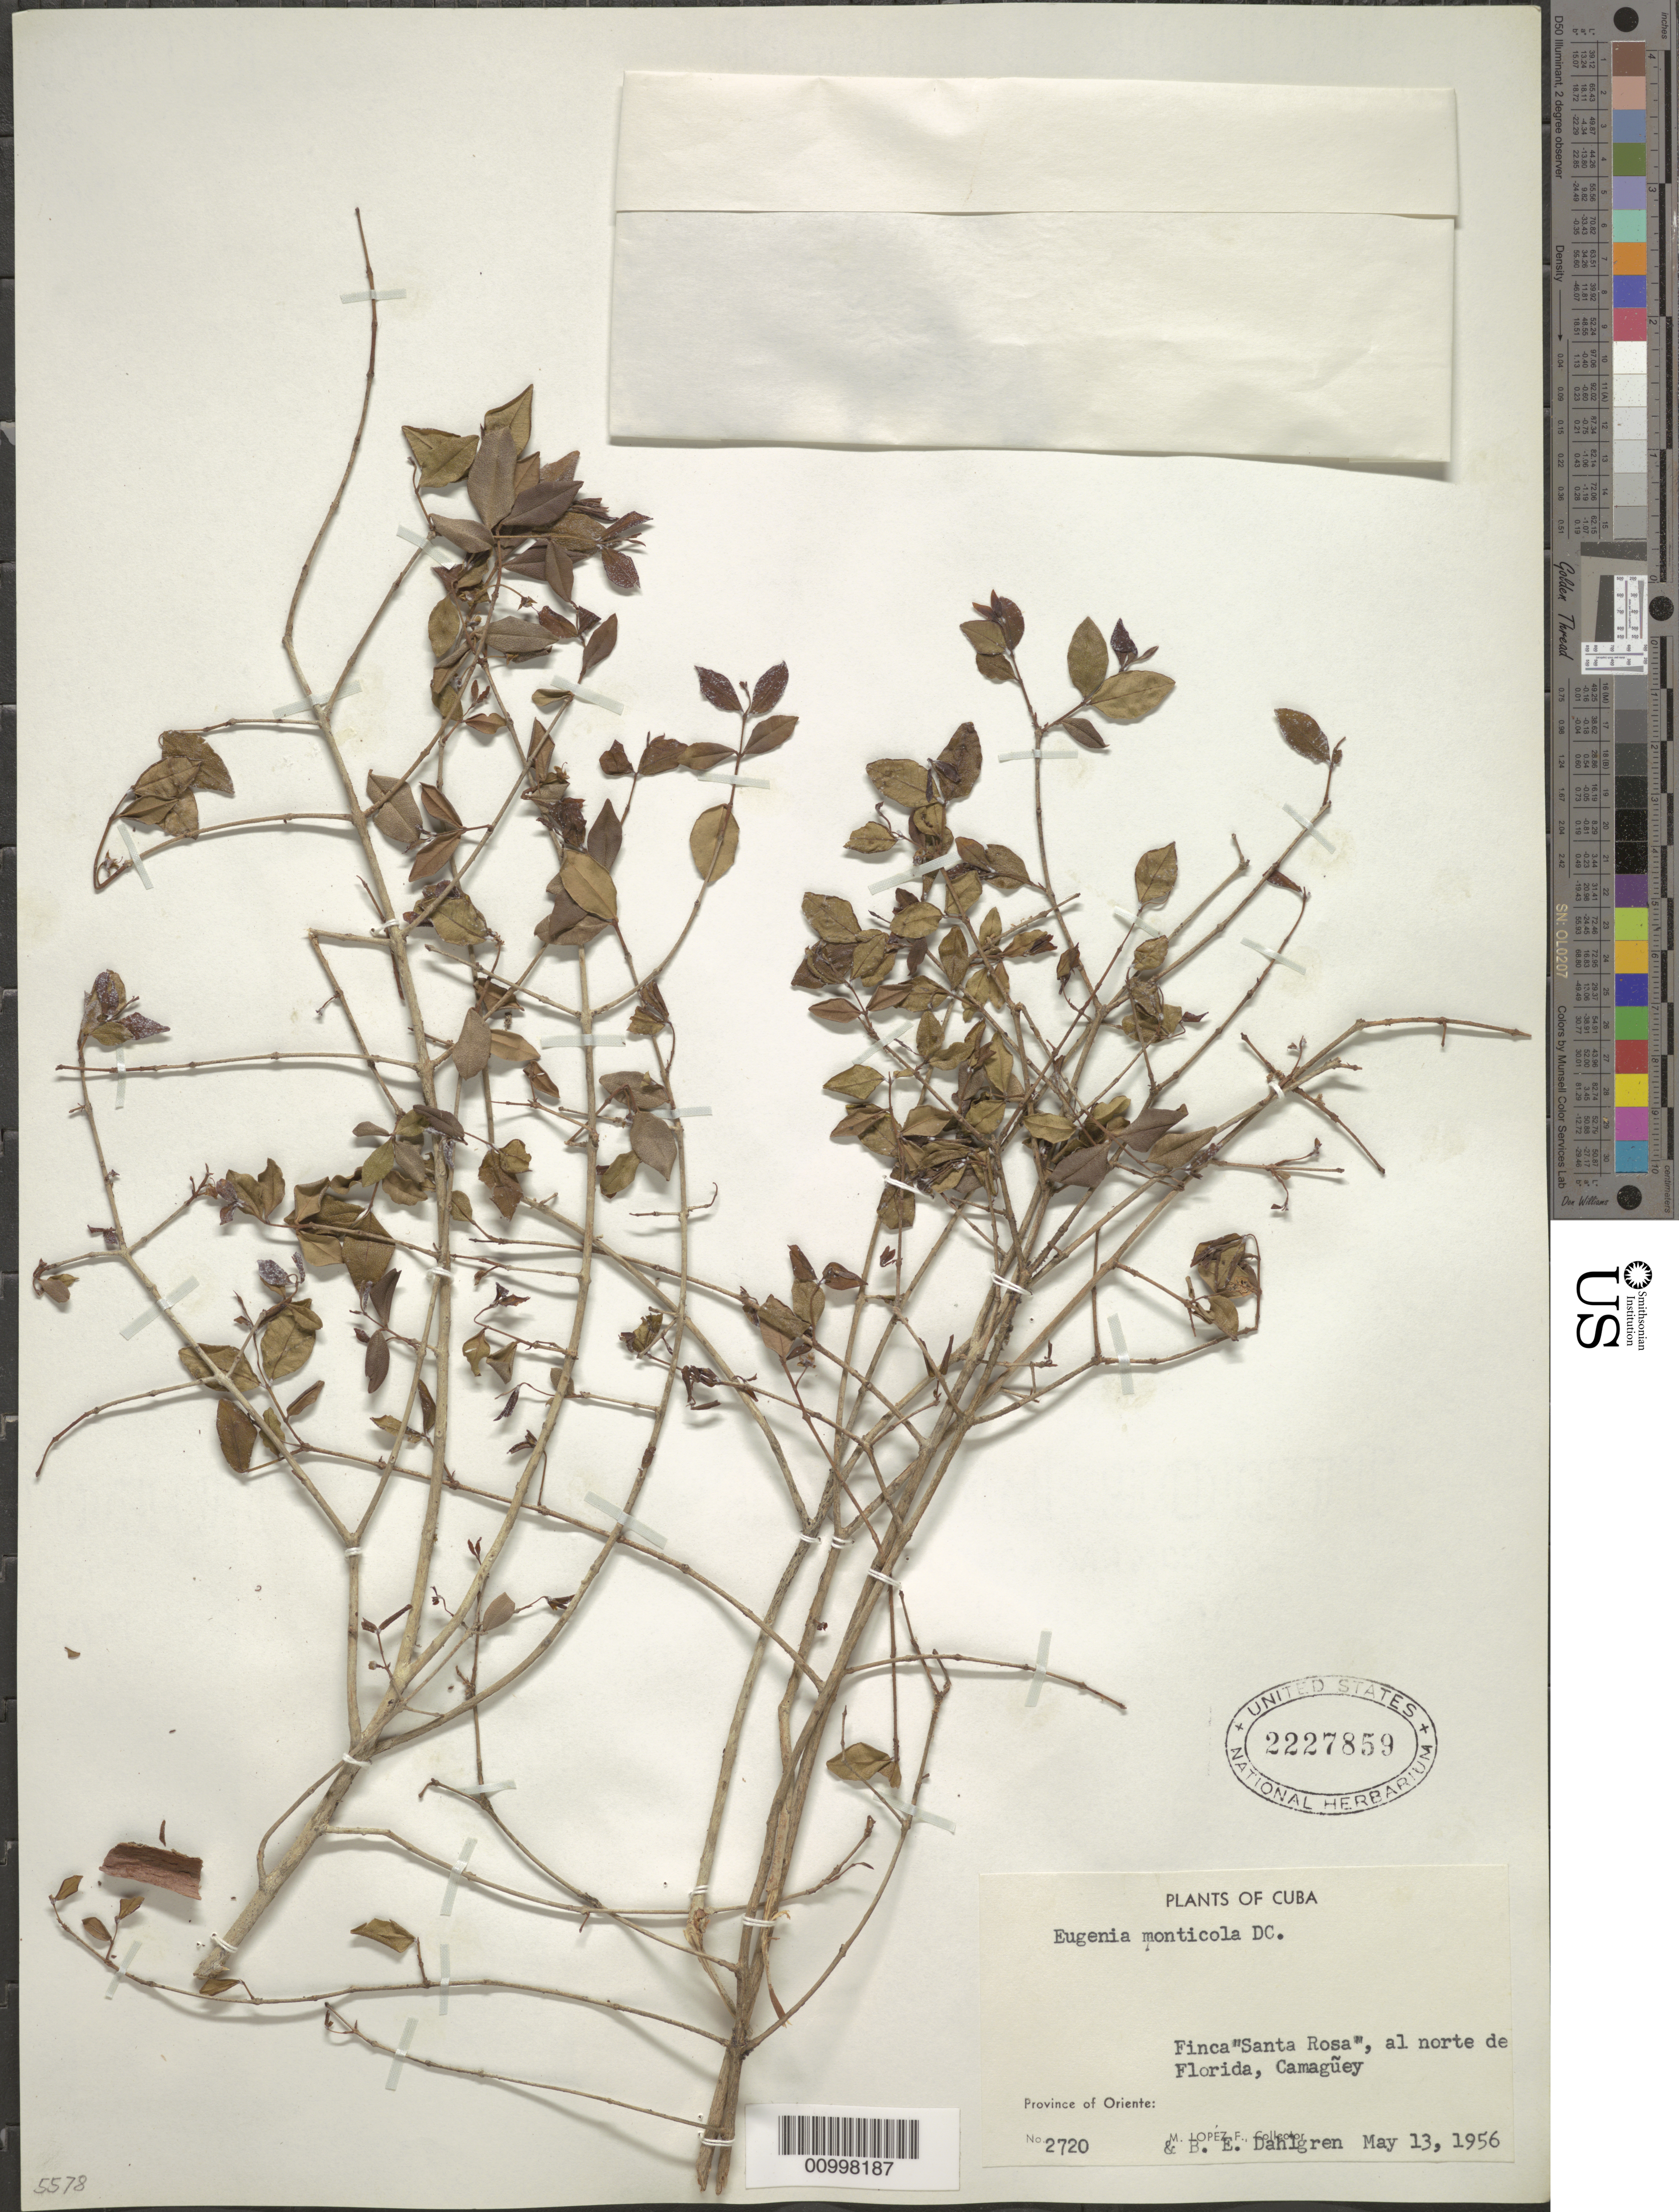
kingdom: Plantae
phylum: Tracheophyta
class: Magnoliopsida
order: Myrtales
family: Myrtaceae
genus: Eugenia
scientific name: Eugenia monticola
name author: (Sw.) DC.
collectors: M. López Figueiras & B. E. Dahlgren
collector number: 2720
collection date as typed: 13 May 1956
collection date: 1956-05-13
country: Cuba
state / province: Camagüey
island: Cuba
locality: Finca "Santa Rosa", al norte de Florida, Camagüey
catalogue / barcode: US 2227859